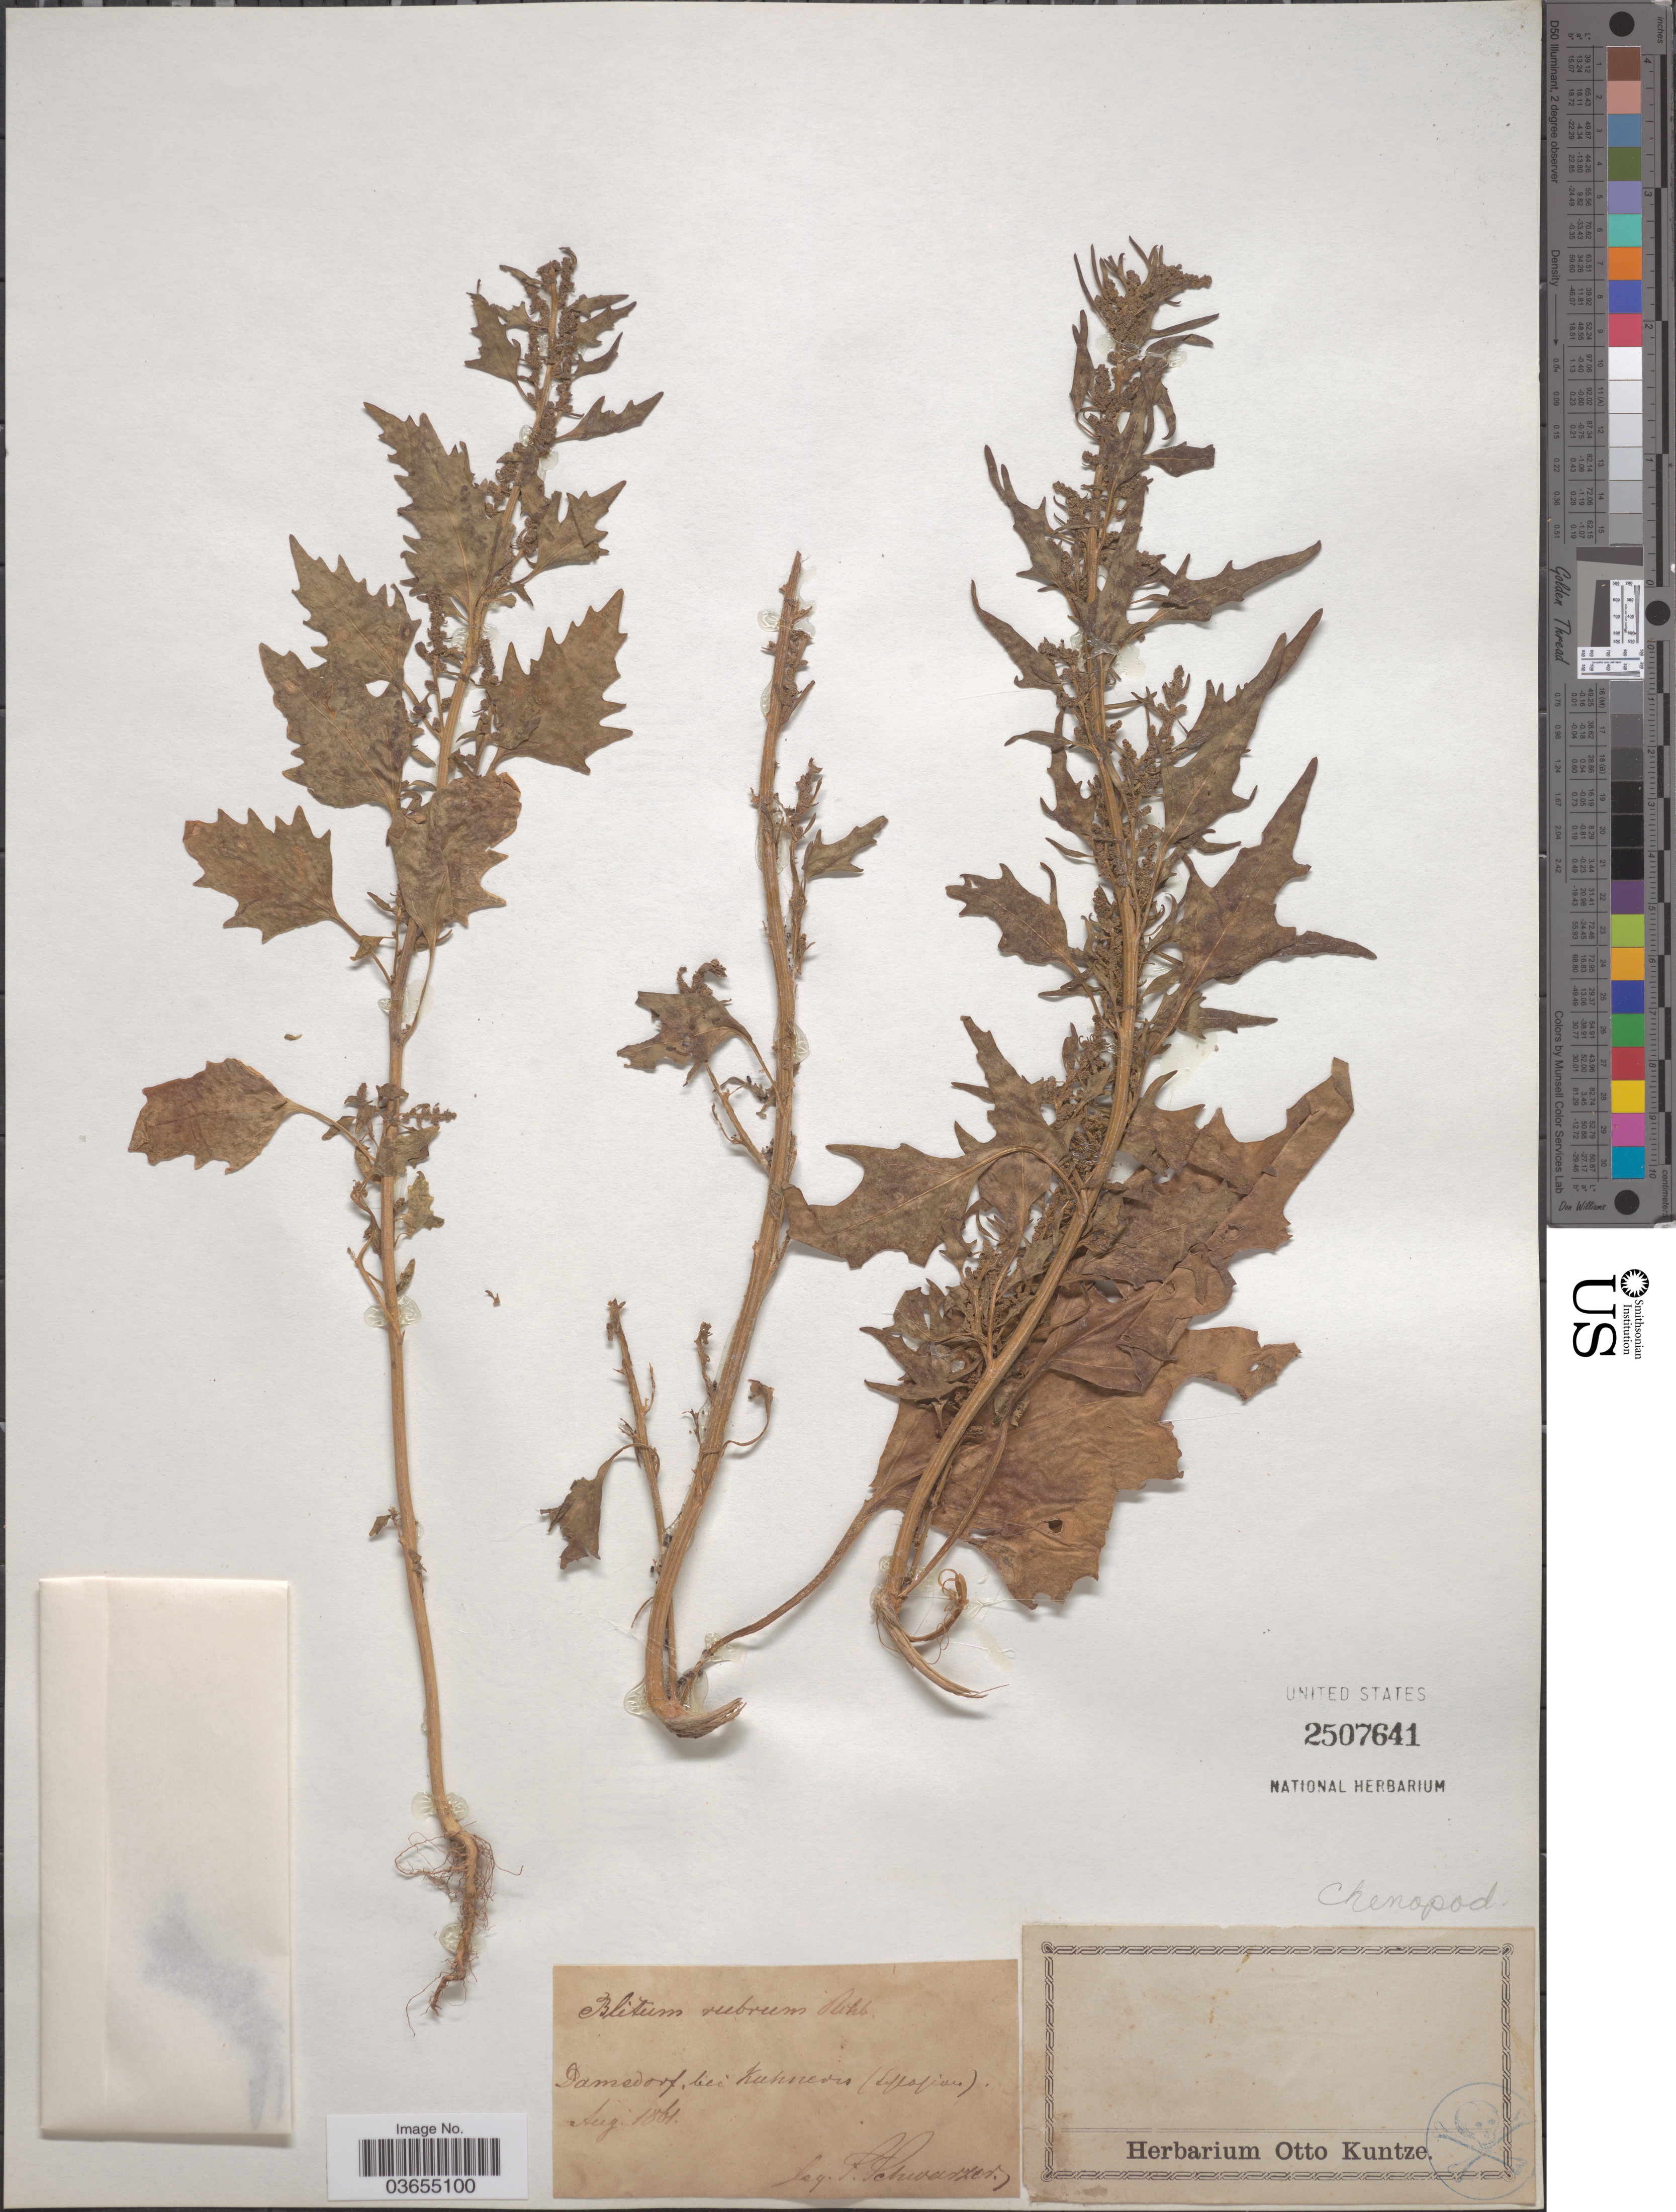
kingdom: Plantae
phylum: Tracheophyta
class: Magnoliopsida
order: Caryophyllales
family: Amaranthaceae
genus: Chenopodium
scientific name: Chenopodium rubrum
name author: L.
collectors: F. Schwarzer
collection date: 1861-08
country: Germany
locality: Damsdorf. bei Kuhnevis (Lessosiure). [interpreted]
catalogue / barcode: US 2507641